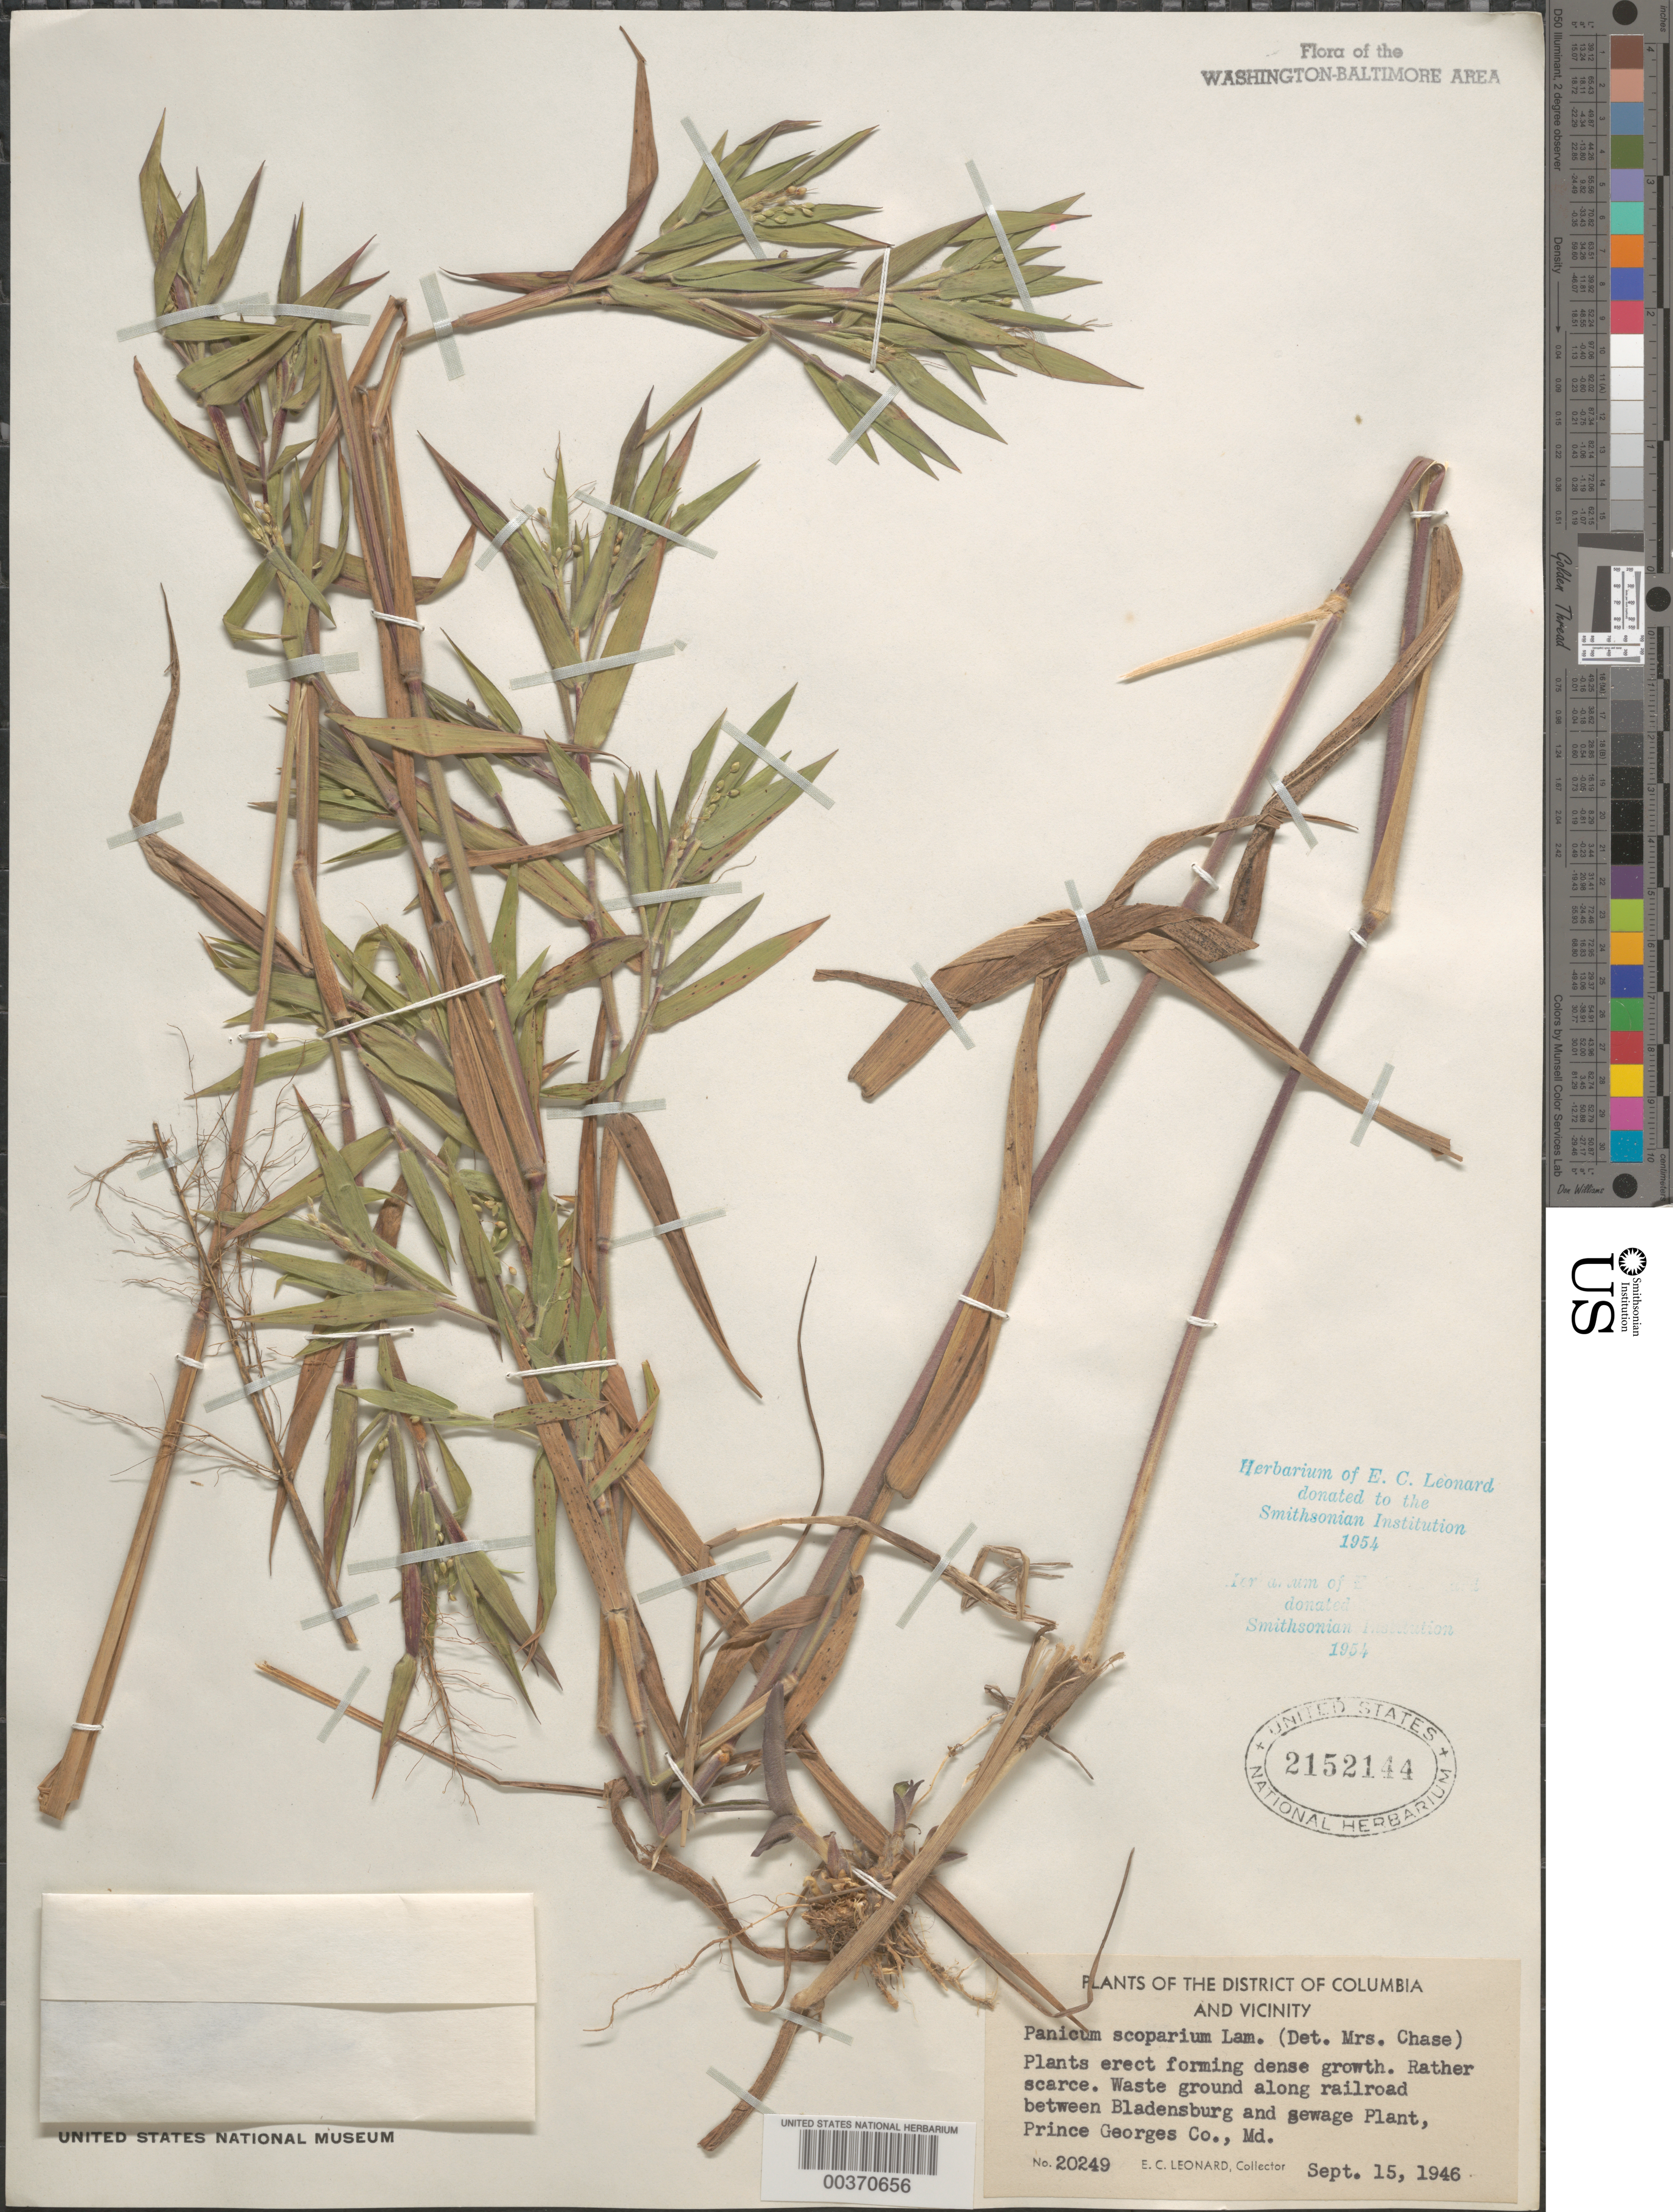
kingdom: Plantae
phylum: Tracheophyta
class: Liliopsida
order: Poales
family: Poaceae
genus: Dichanthelium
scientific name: Dichanthelium scoparium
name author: (Lam.) Gould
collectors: E. C. Leonard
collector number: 20249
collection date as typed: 15 Sep 1946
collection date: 1946-09-15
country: United States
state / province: Maryland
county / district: Prince George's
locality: Between Bladensburg and Sewage Plant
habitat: Waste ground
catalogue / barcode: US 2152144